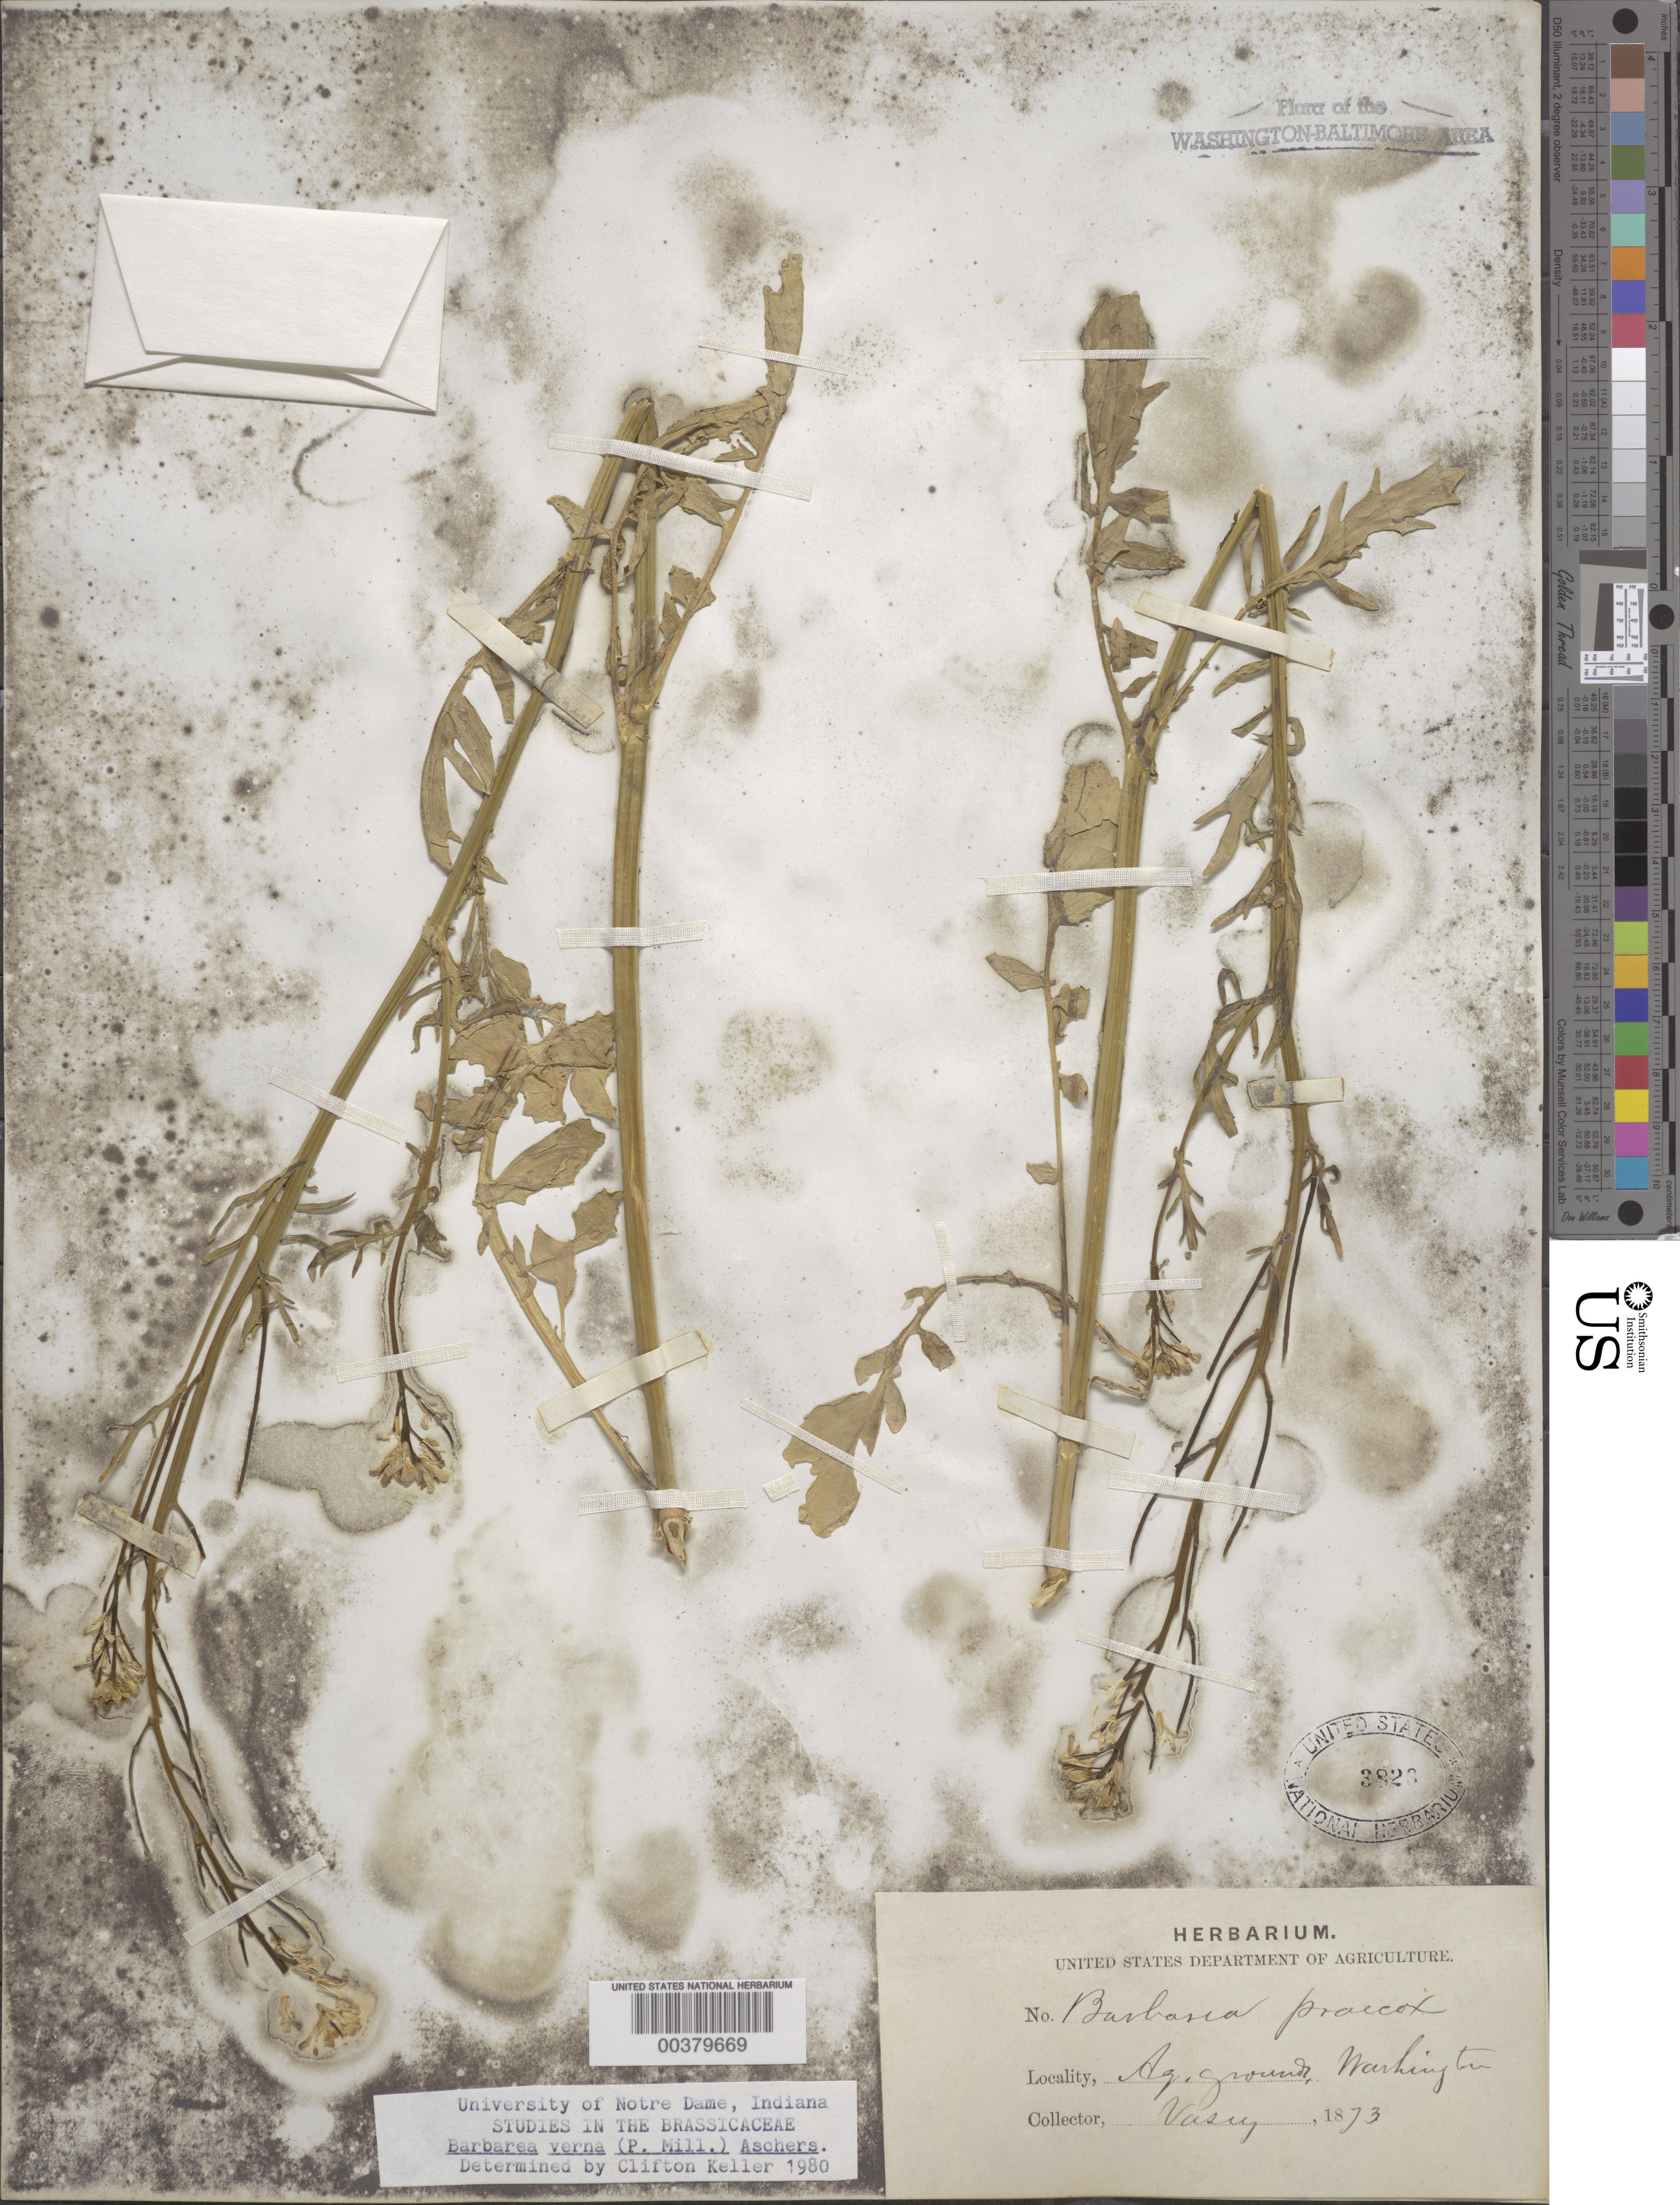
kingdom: Plantae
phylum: Tracheophyta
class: Magnoliopsida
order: Brassicales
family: Brassicaceae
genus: Barbarea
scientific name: Barbarea verna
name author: (Mill.) Asch.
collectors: G. Vasey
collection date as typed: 1873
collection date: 1873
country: United States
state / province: District of Columbia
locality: Agricultural grounds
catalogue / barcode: US 3826